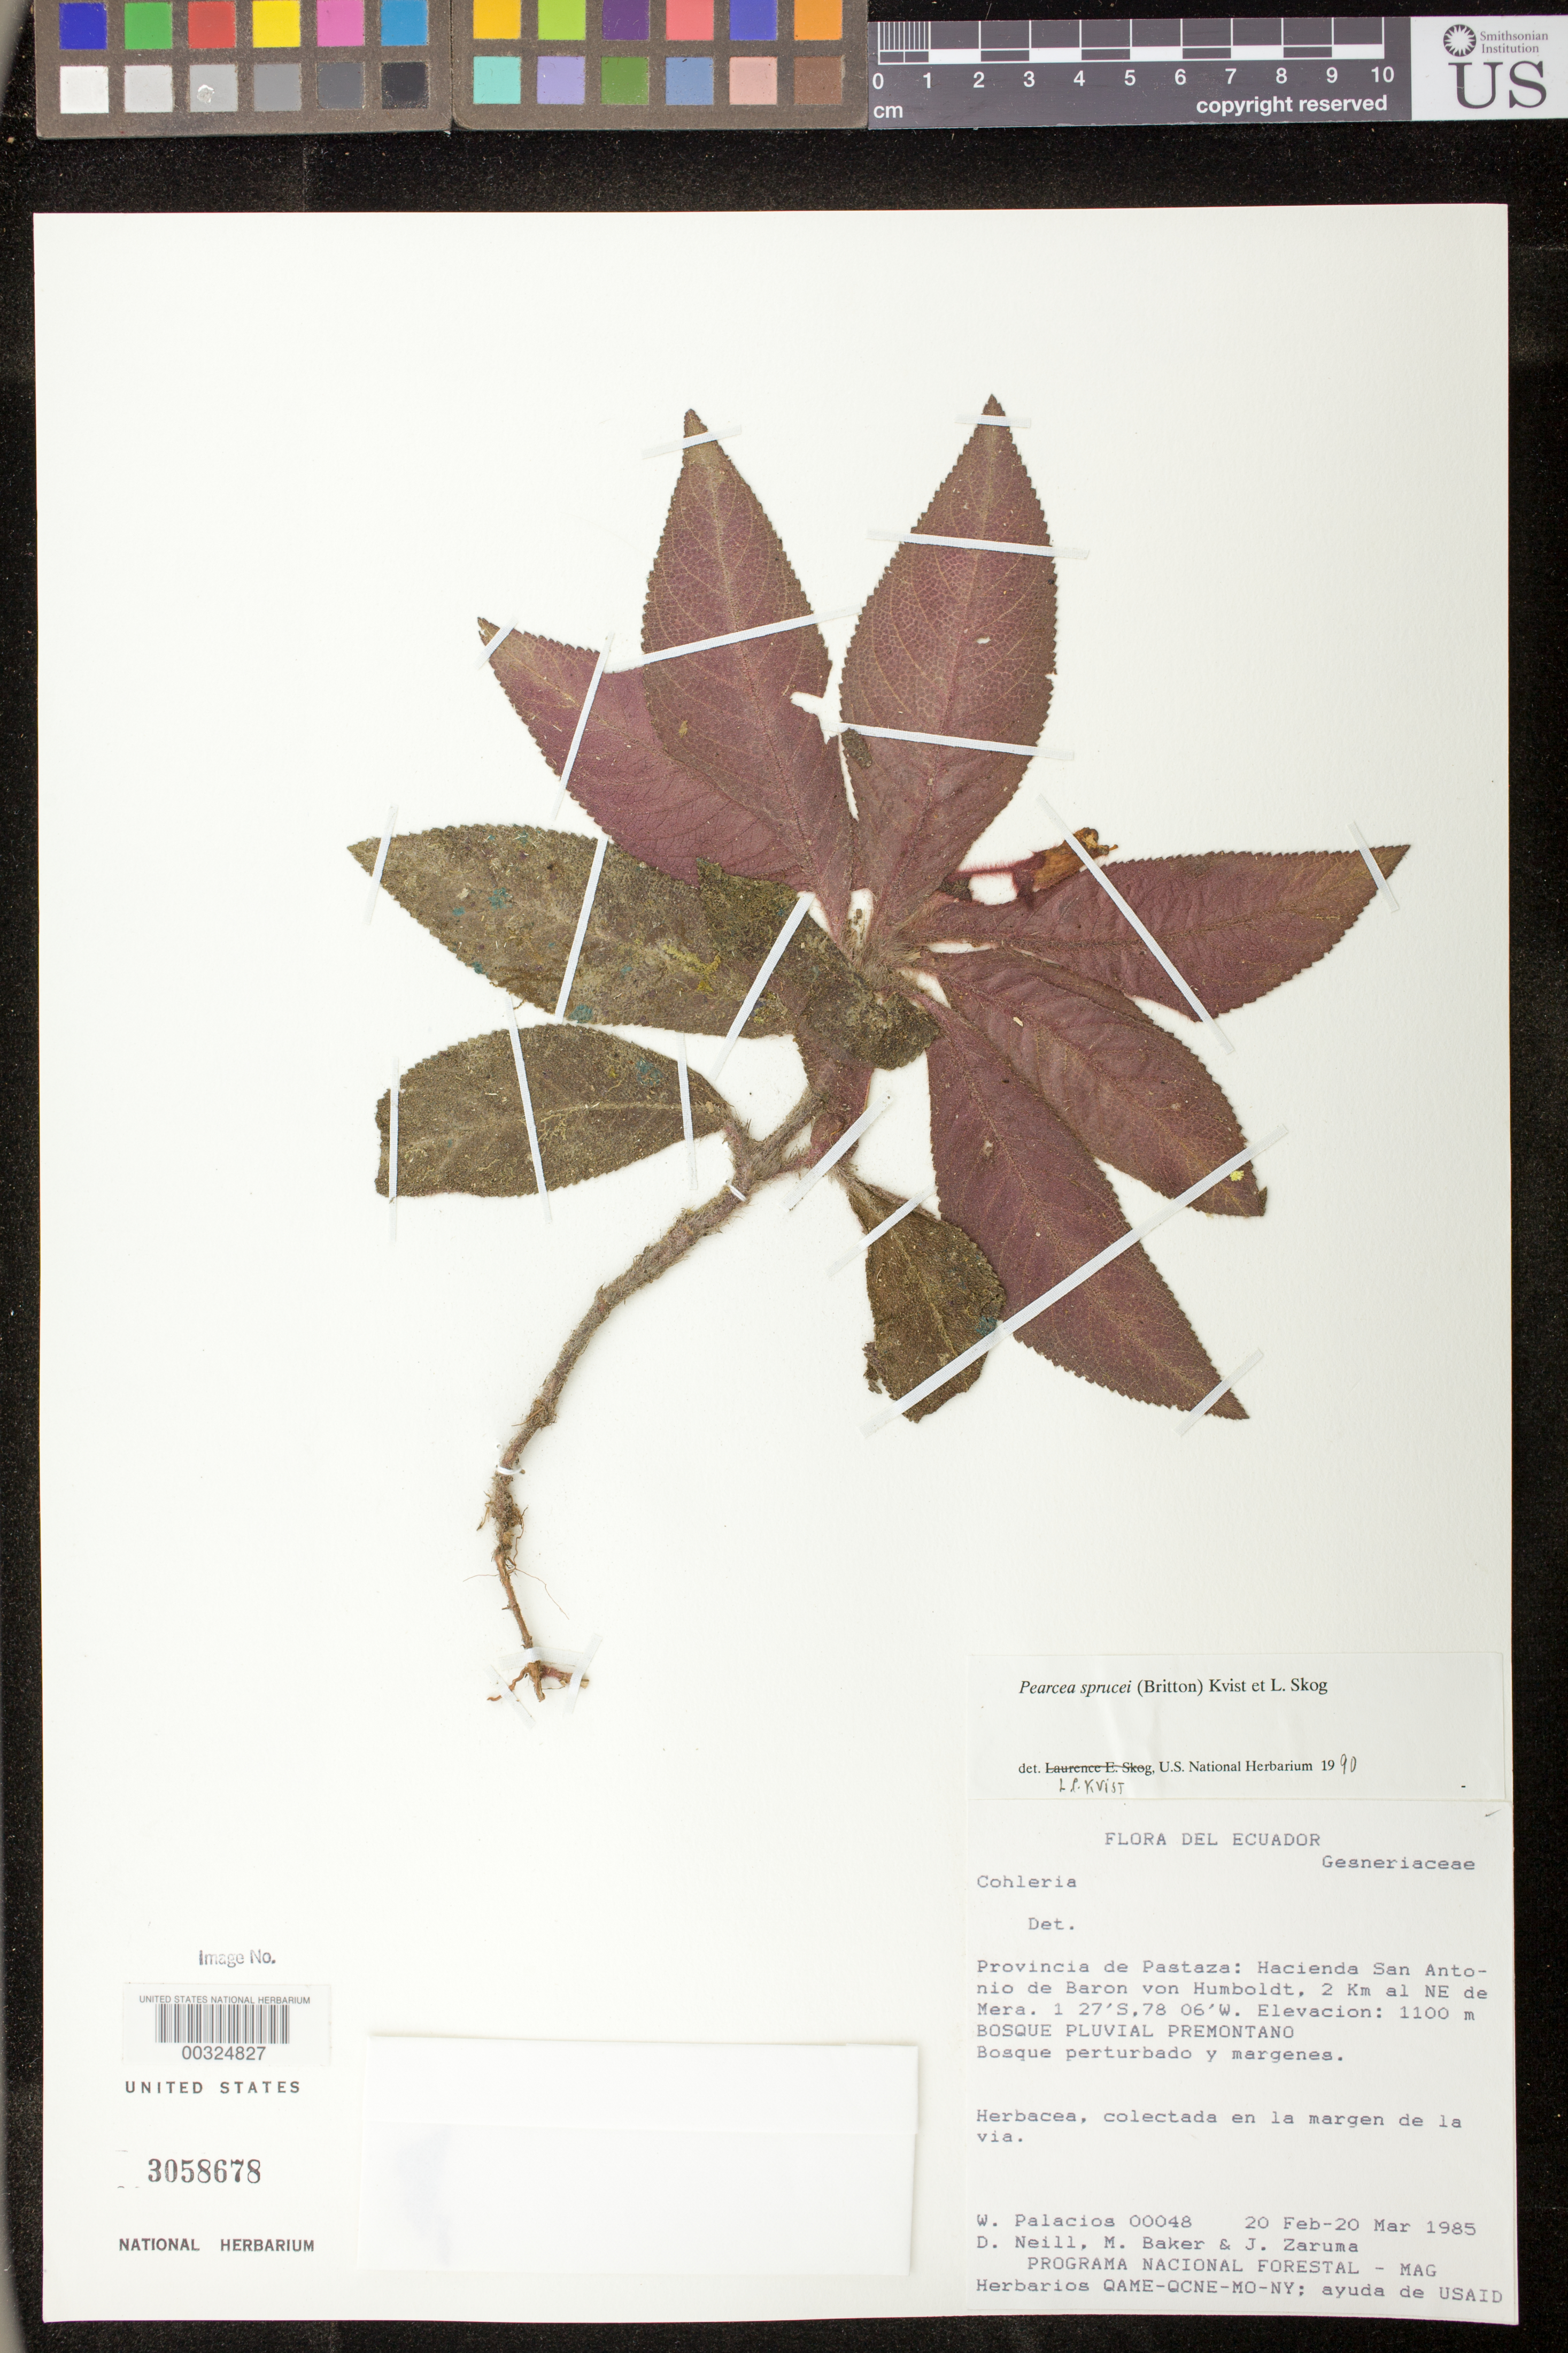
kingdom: Plantae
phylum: Tracheophyta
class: Magnoliopsida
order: Lamiales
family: Gesneriaceae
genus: Pearcea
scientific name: Pearcea sprucei var. sprucei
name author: (Britton ex Rusby) L.P. Kvist & L.E. Skog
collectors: W. Palacios, D. A. Neill, M. Baker & J. Zaruma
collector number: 48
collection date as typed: Feb-Mar 1985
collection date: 1985-02/1985-03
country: Ecuador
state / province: Pastaza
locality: Hacienda San Antonio de Baron von Humboldt, 2 km NE of Mera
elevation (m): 1100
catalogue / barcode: US 3058678